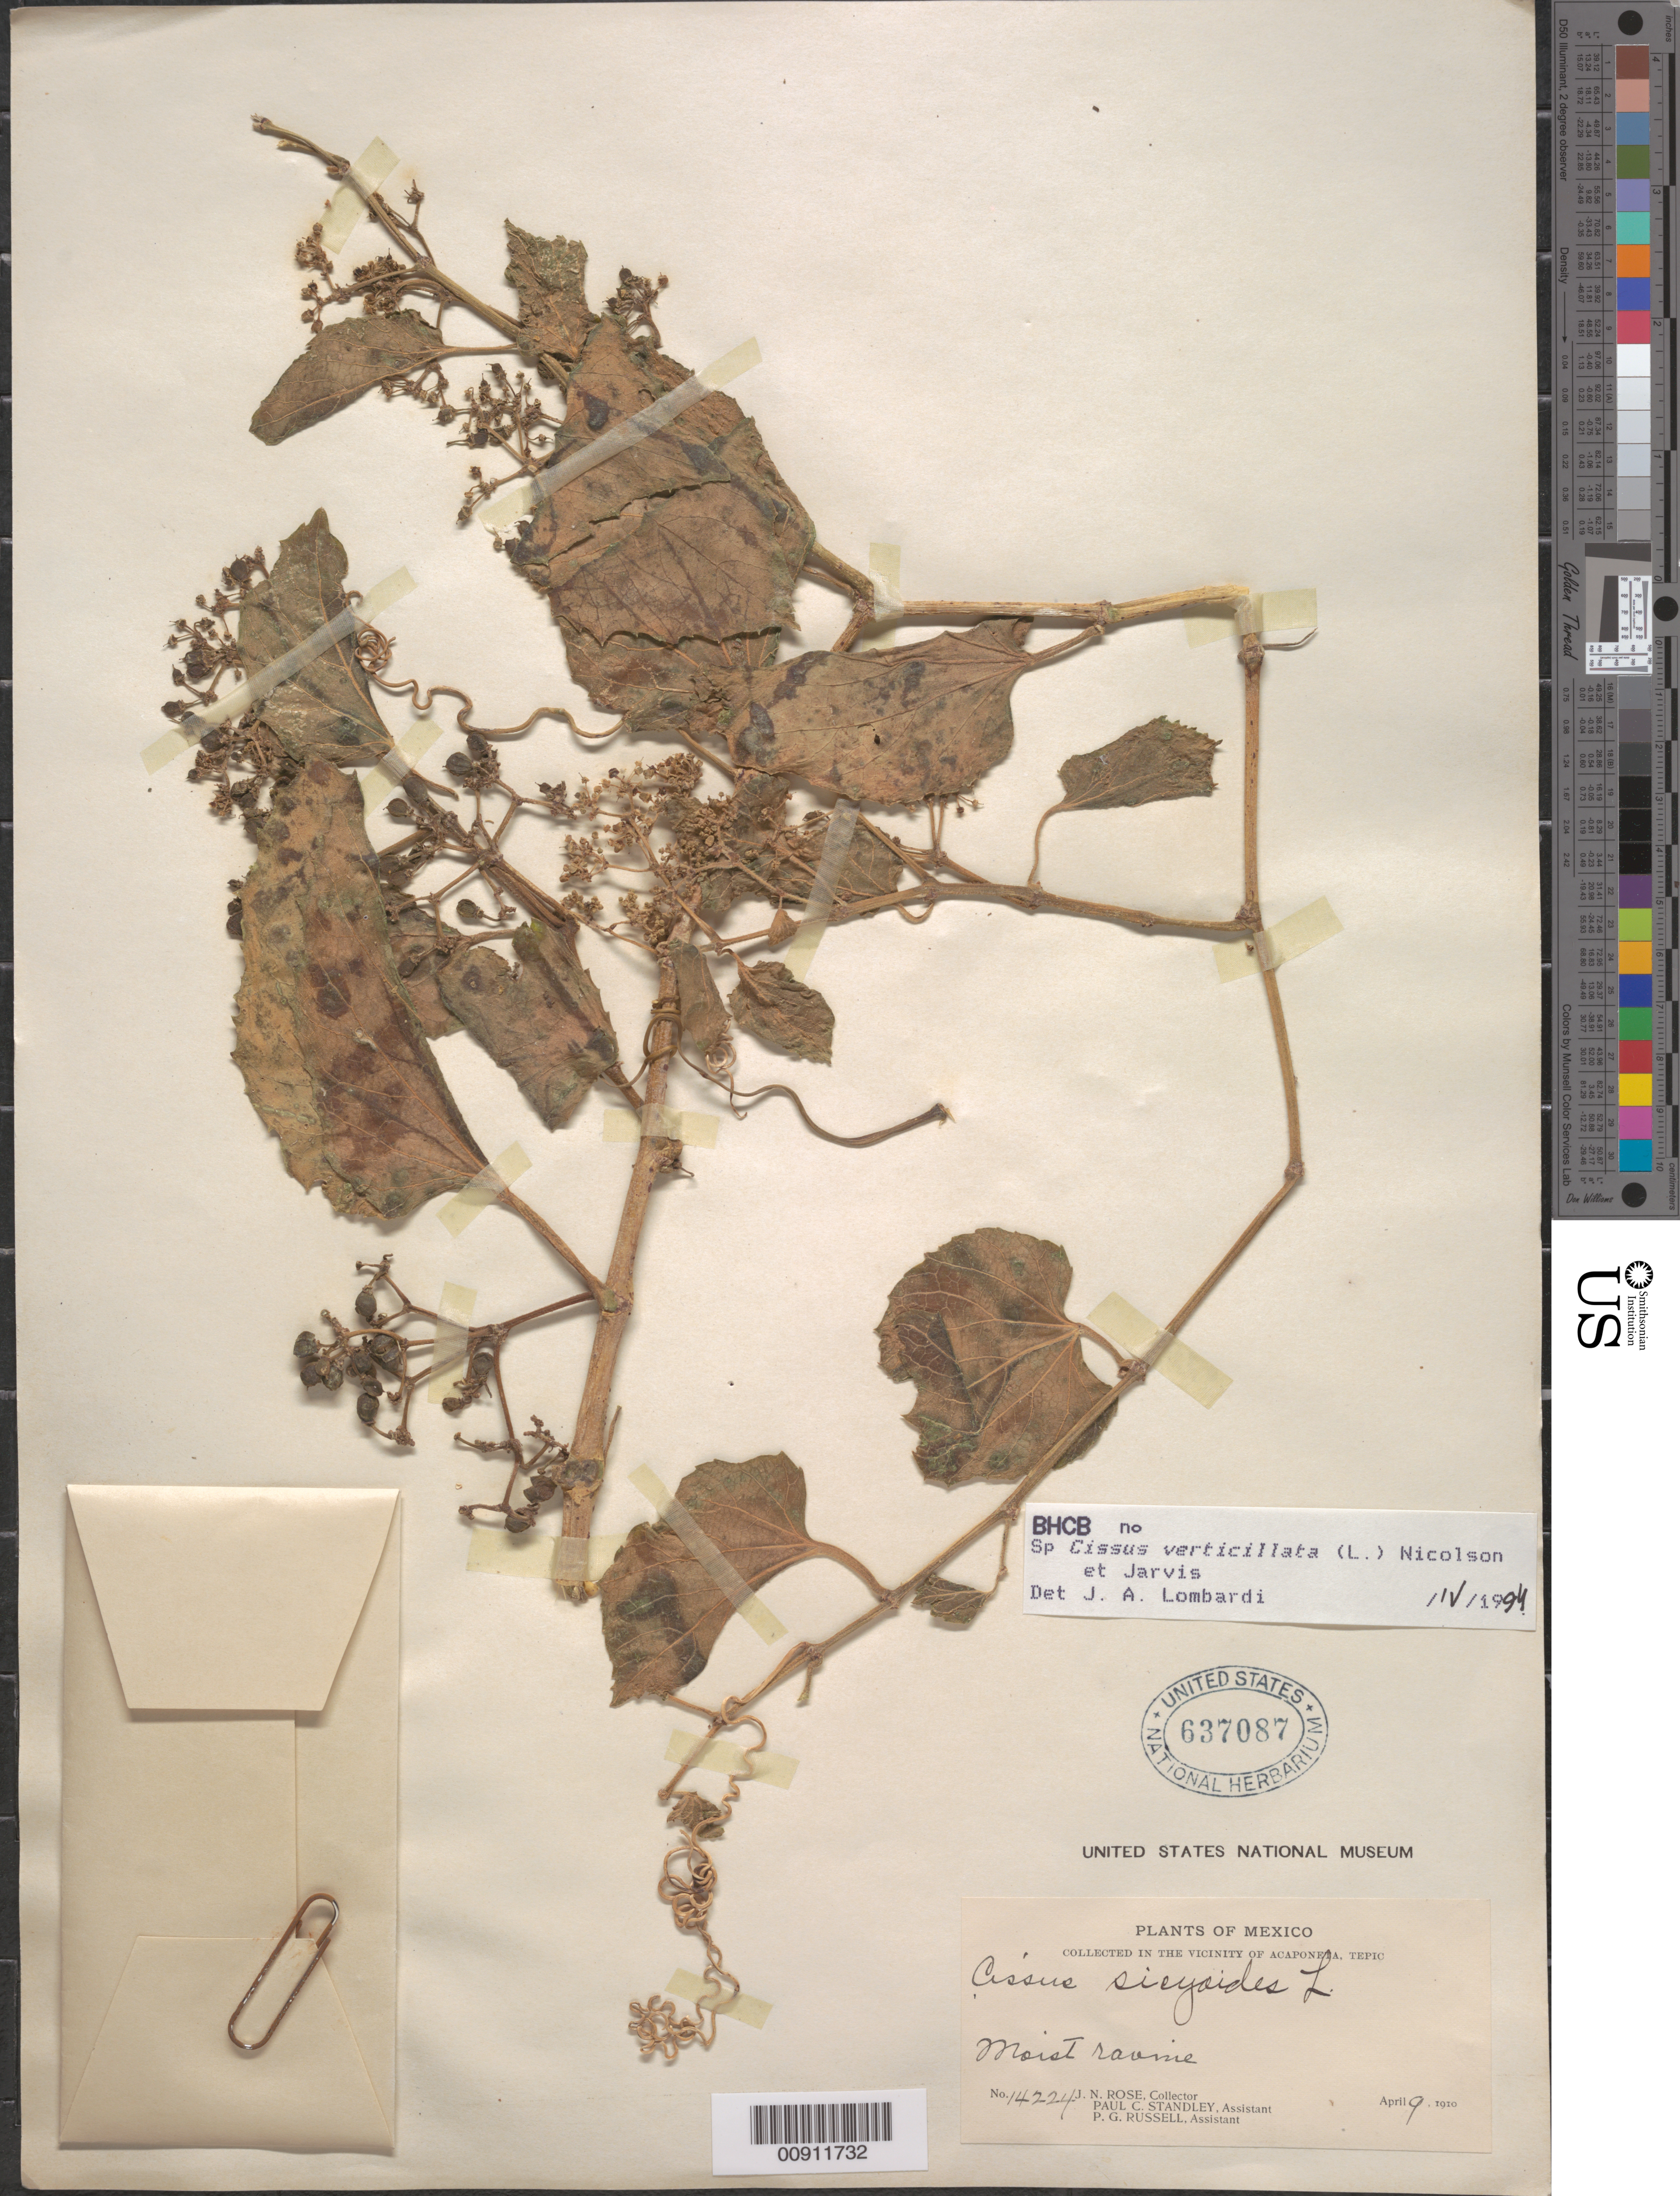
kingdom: Plantae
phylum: Tracheophyta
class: Magnoliopsida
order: Vitales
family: Vitaceae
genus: Cissus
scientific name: Cissus verticillata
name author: (L.) Nicolson & C.E. Jarvis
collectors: J. N. Rose, P. C. Standley & P. G. Russell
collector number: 14224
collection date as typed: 09 Apr 1910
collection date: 1910-04-09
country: Mexico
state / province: Nayarit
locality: Vicinity of Acaponeta, Tepic.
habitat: Moist ravine.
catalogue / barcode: US 637087